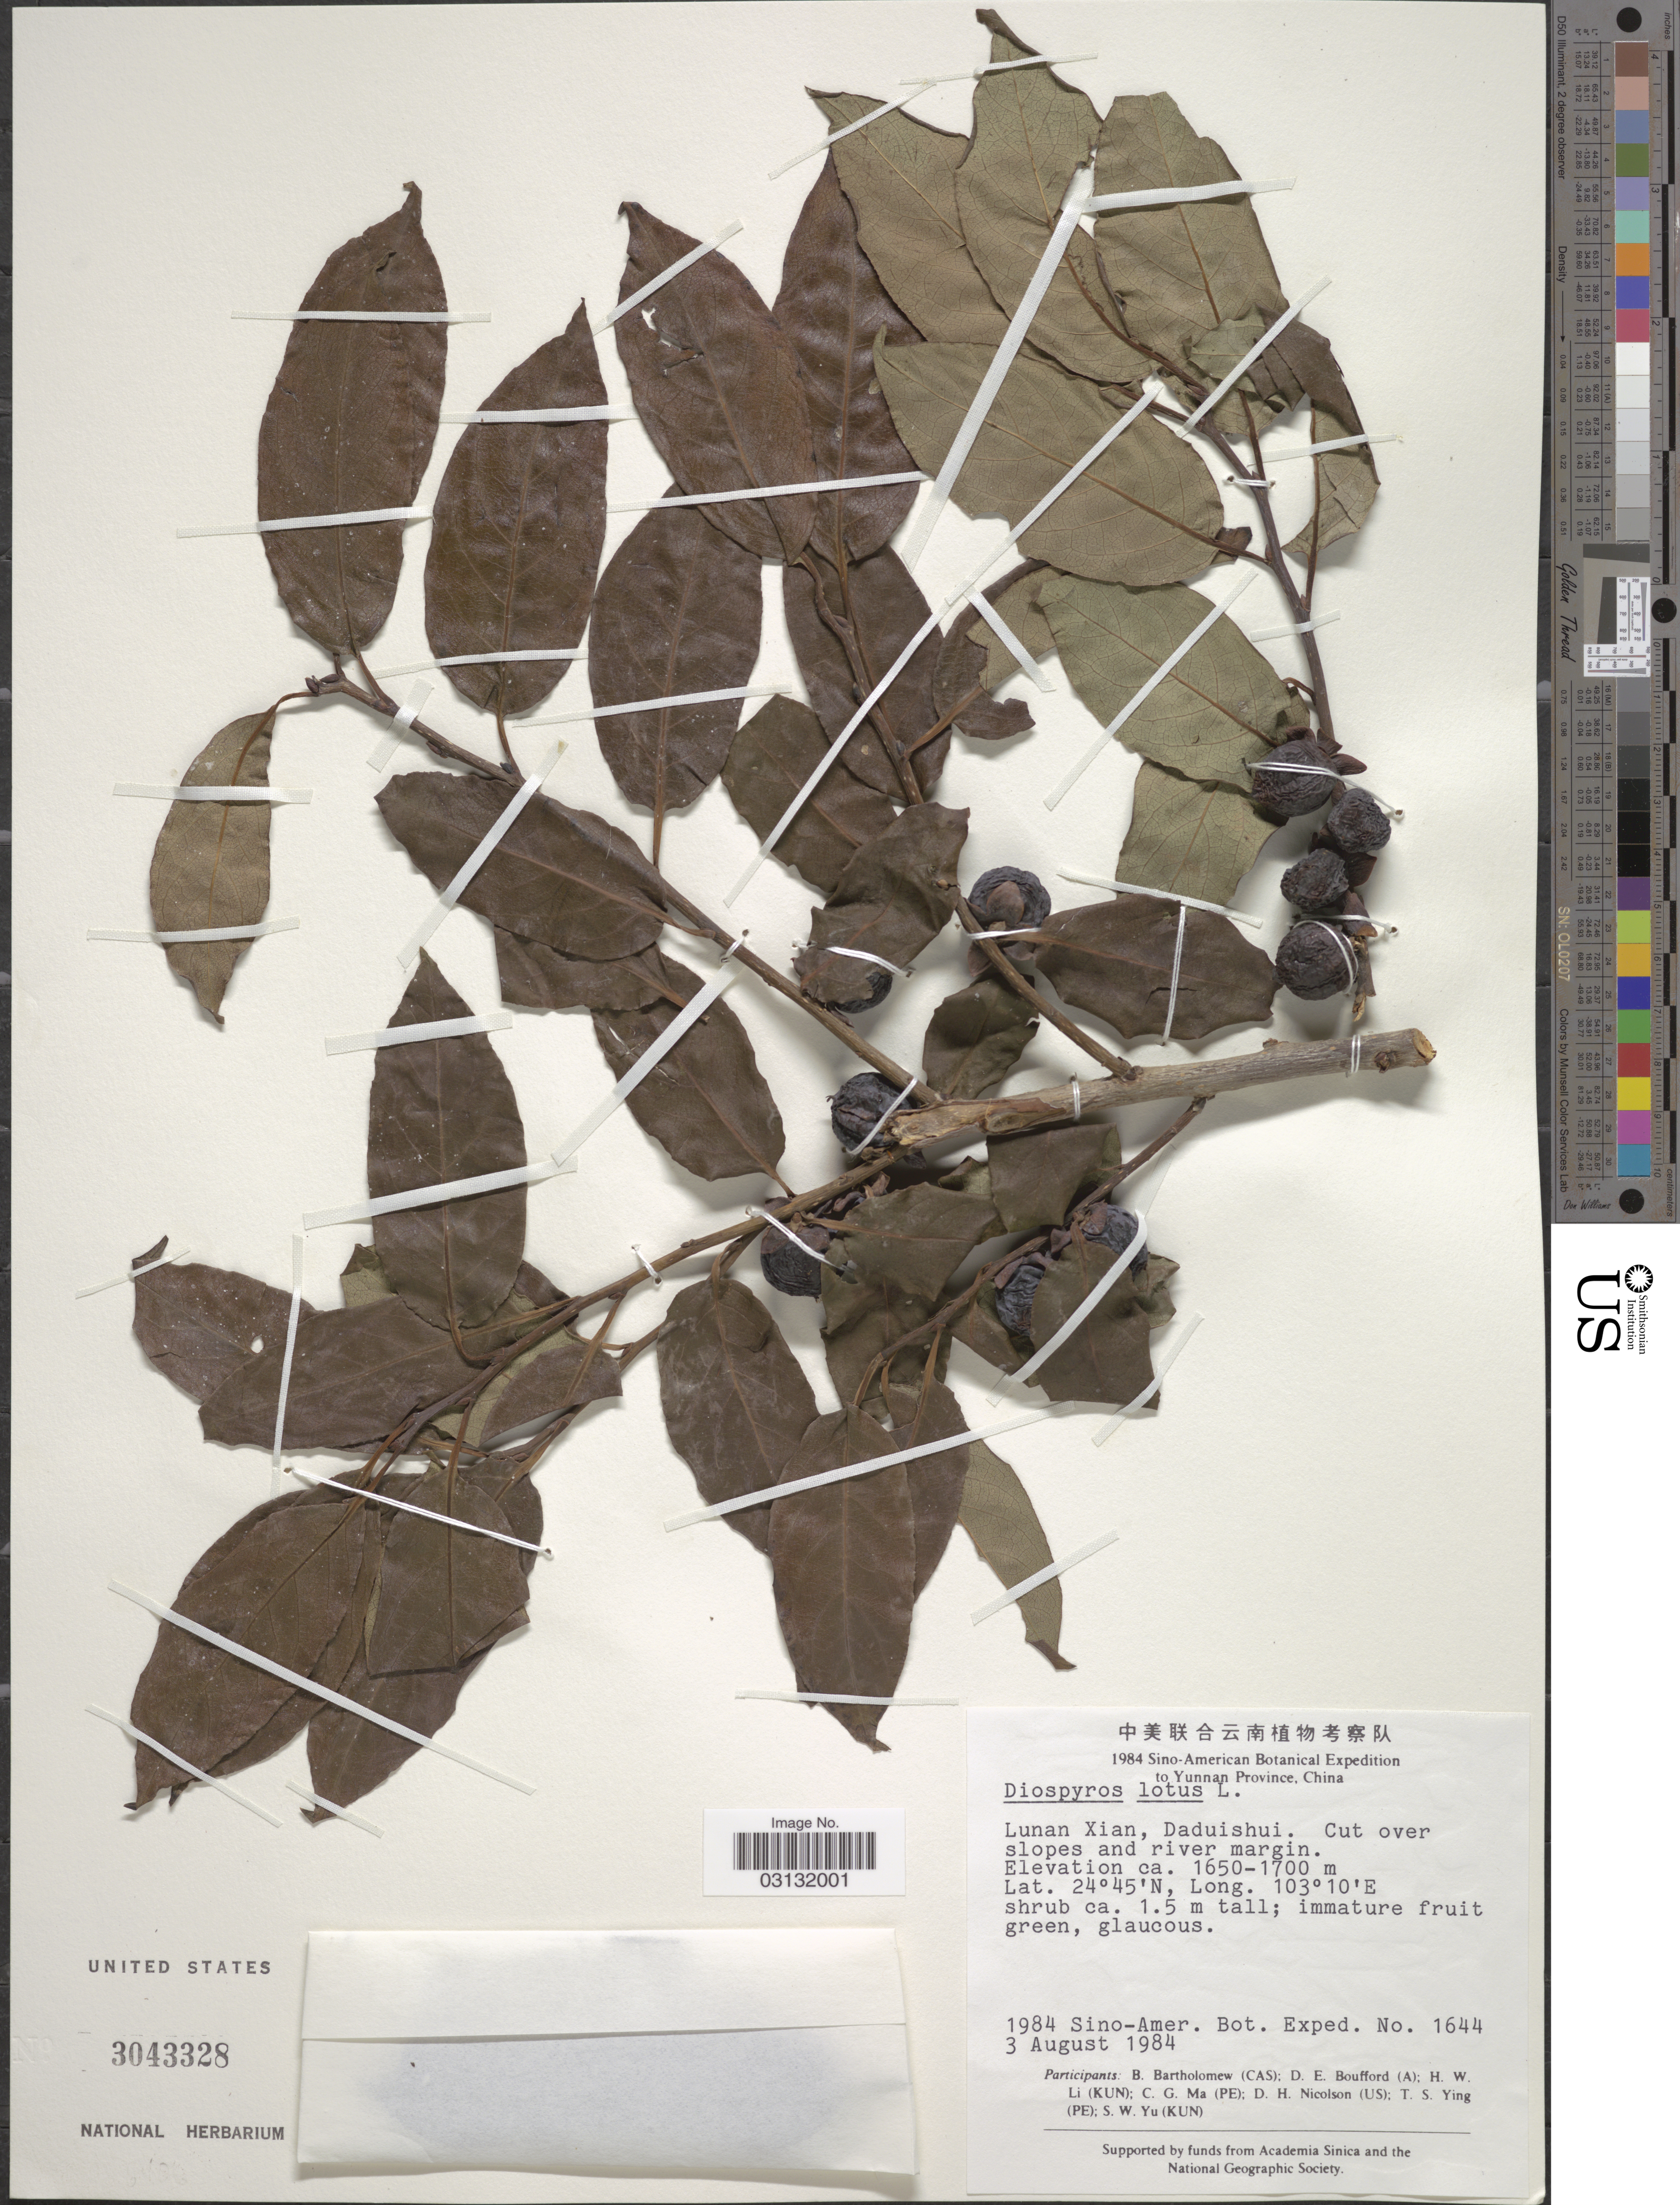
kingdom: Plantae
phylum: Tracheophyta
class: Magnoliopsida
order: Ericales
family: Ebenaceae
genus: Diospyros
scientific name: Diospyros lotus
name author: L.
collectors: Sino-Amer. Bot. Exped. 1984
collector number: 1644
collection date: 1984-08-03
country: China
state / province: Yunnan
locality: Lunan Xian, Daduishui, Cut over slopes and river margin.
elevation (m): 1650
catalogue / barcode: US 3043328